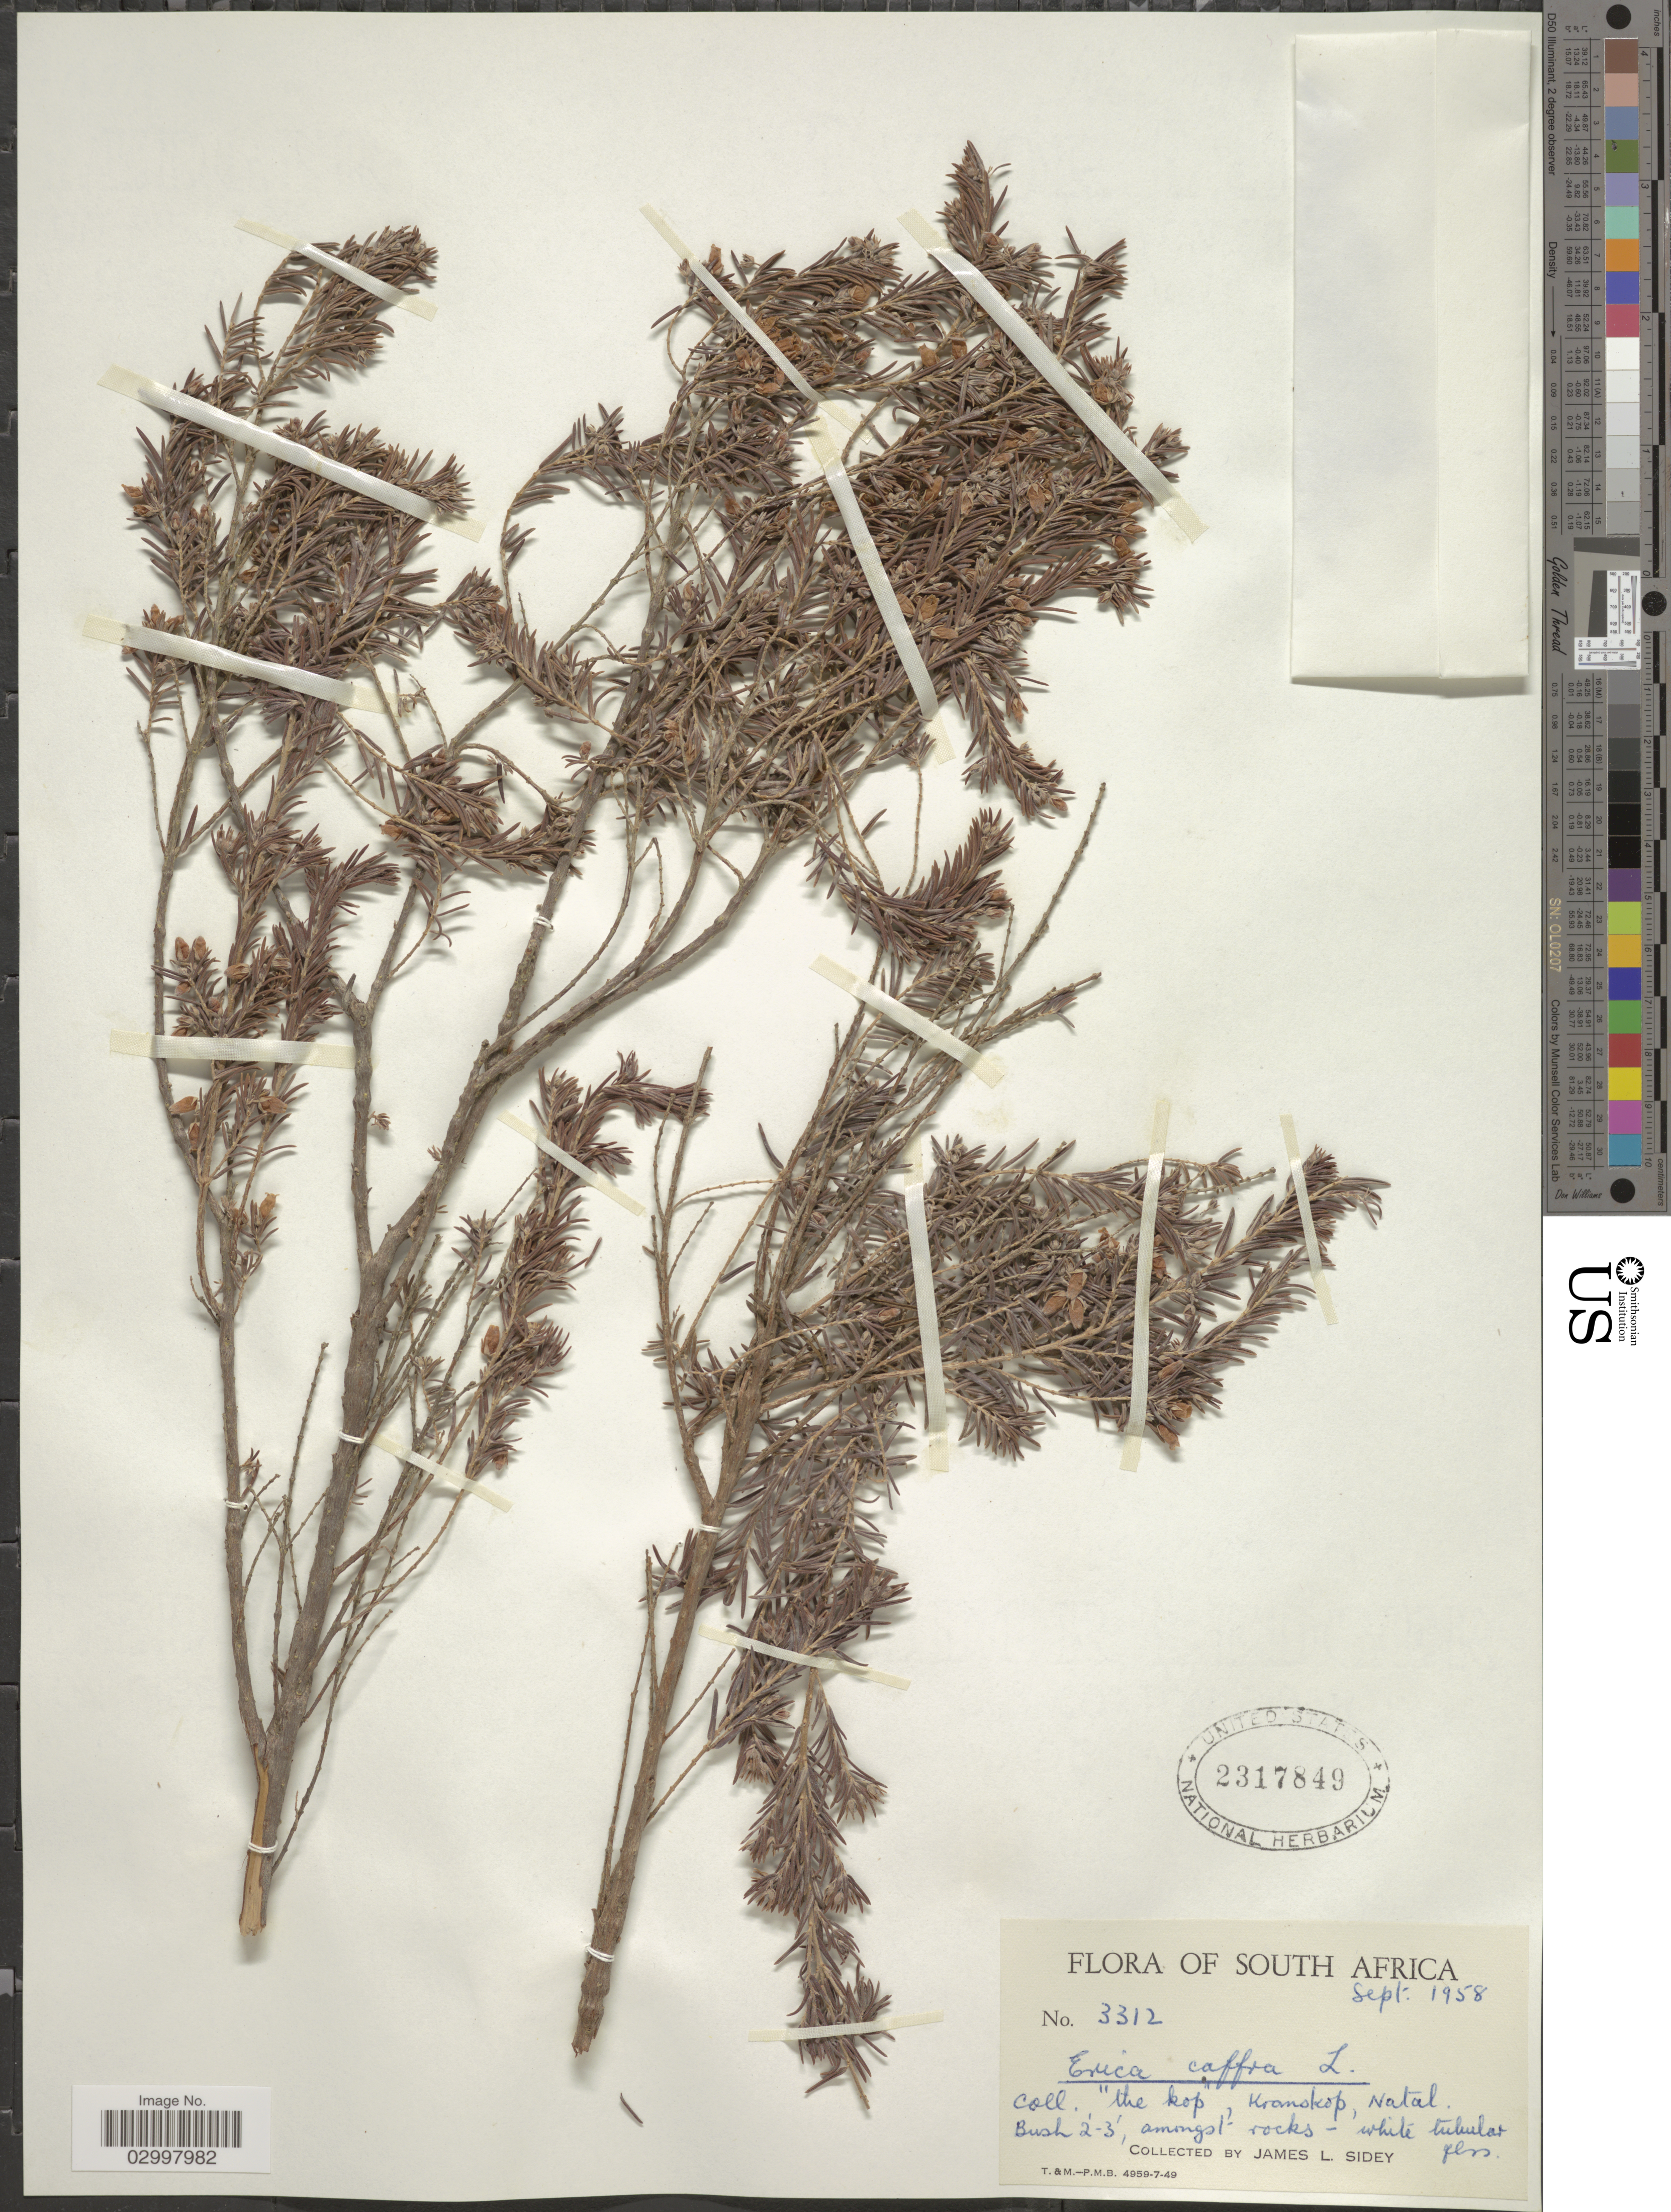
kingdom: Plantae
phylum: Tracheophyta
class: Magnoliopsida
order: Ericales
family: Ericaceae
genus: Erica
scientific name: Erica caffra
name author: L.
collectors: J. L. Sidey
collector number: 3312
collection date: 1958-09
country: South Africa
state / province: KwaZulu-Natal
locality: the kop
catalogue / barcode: US 2317849